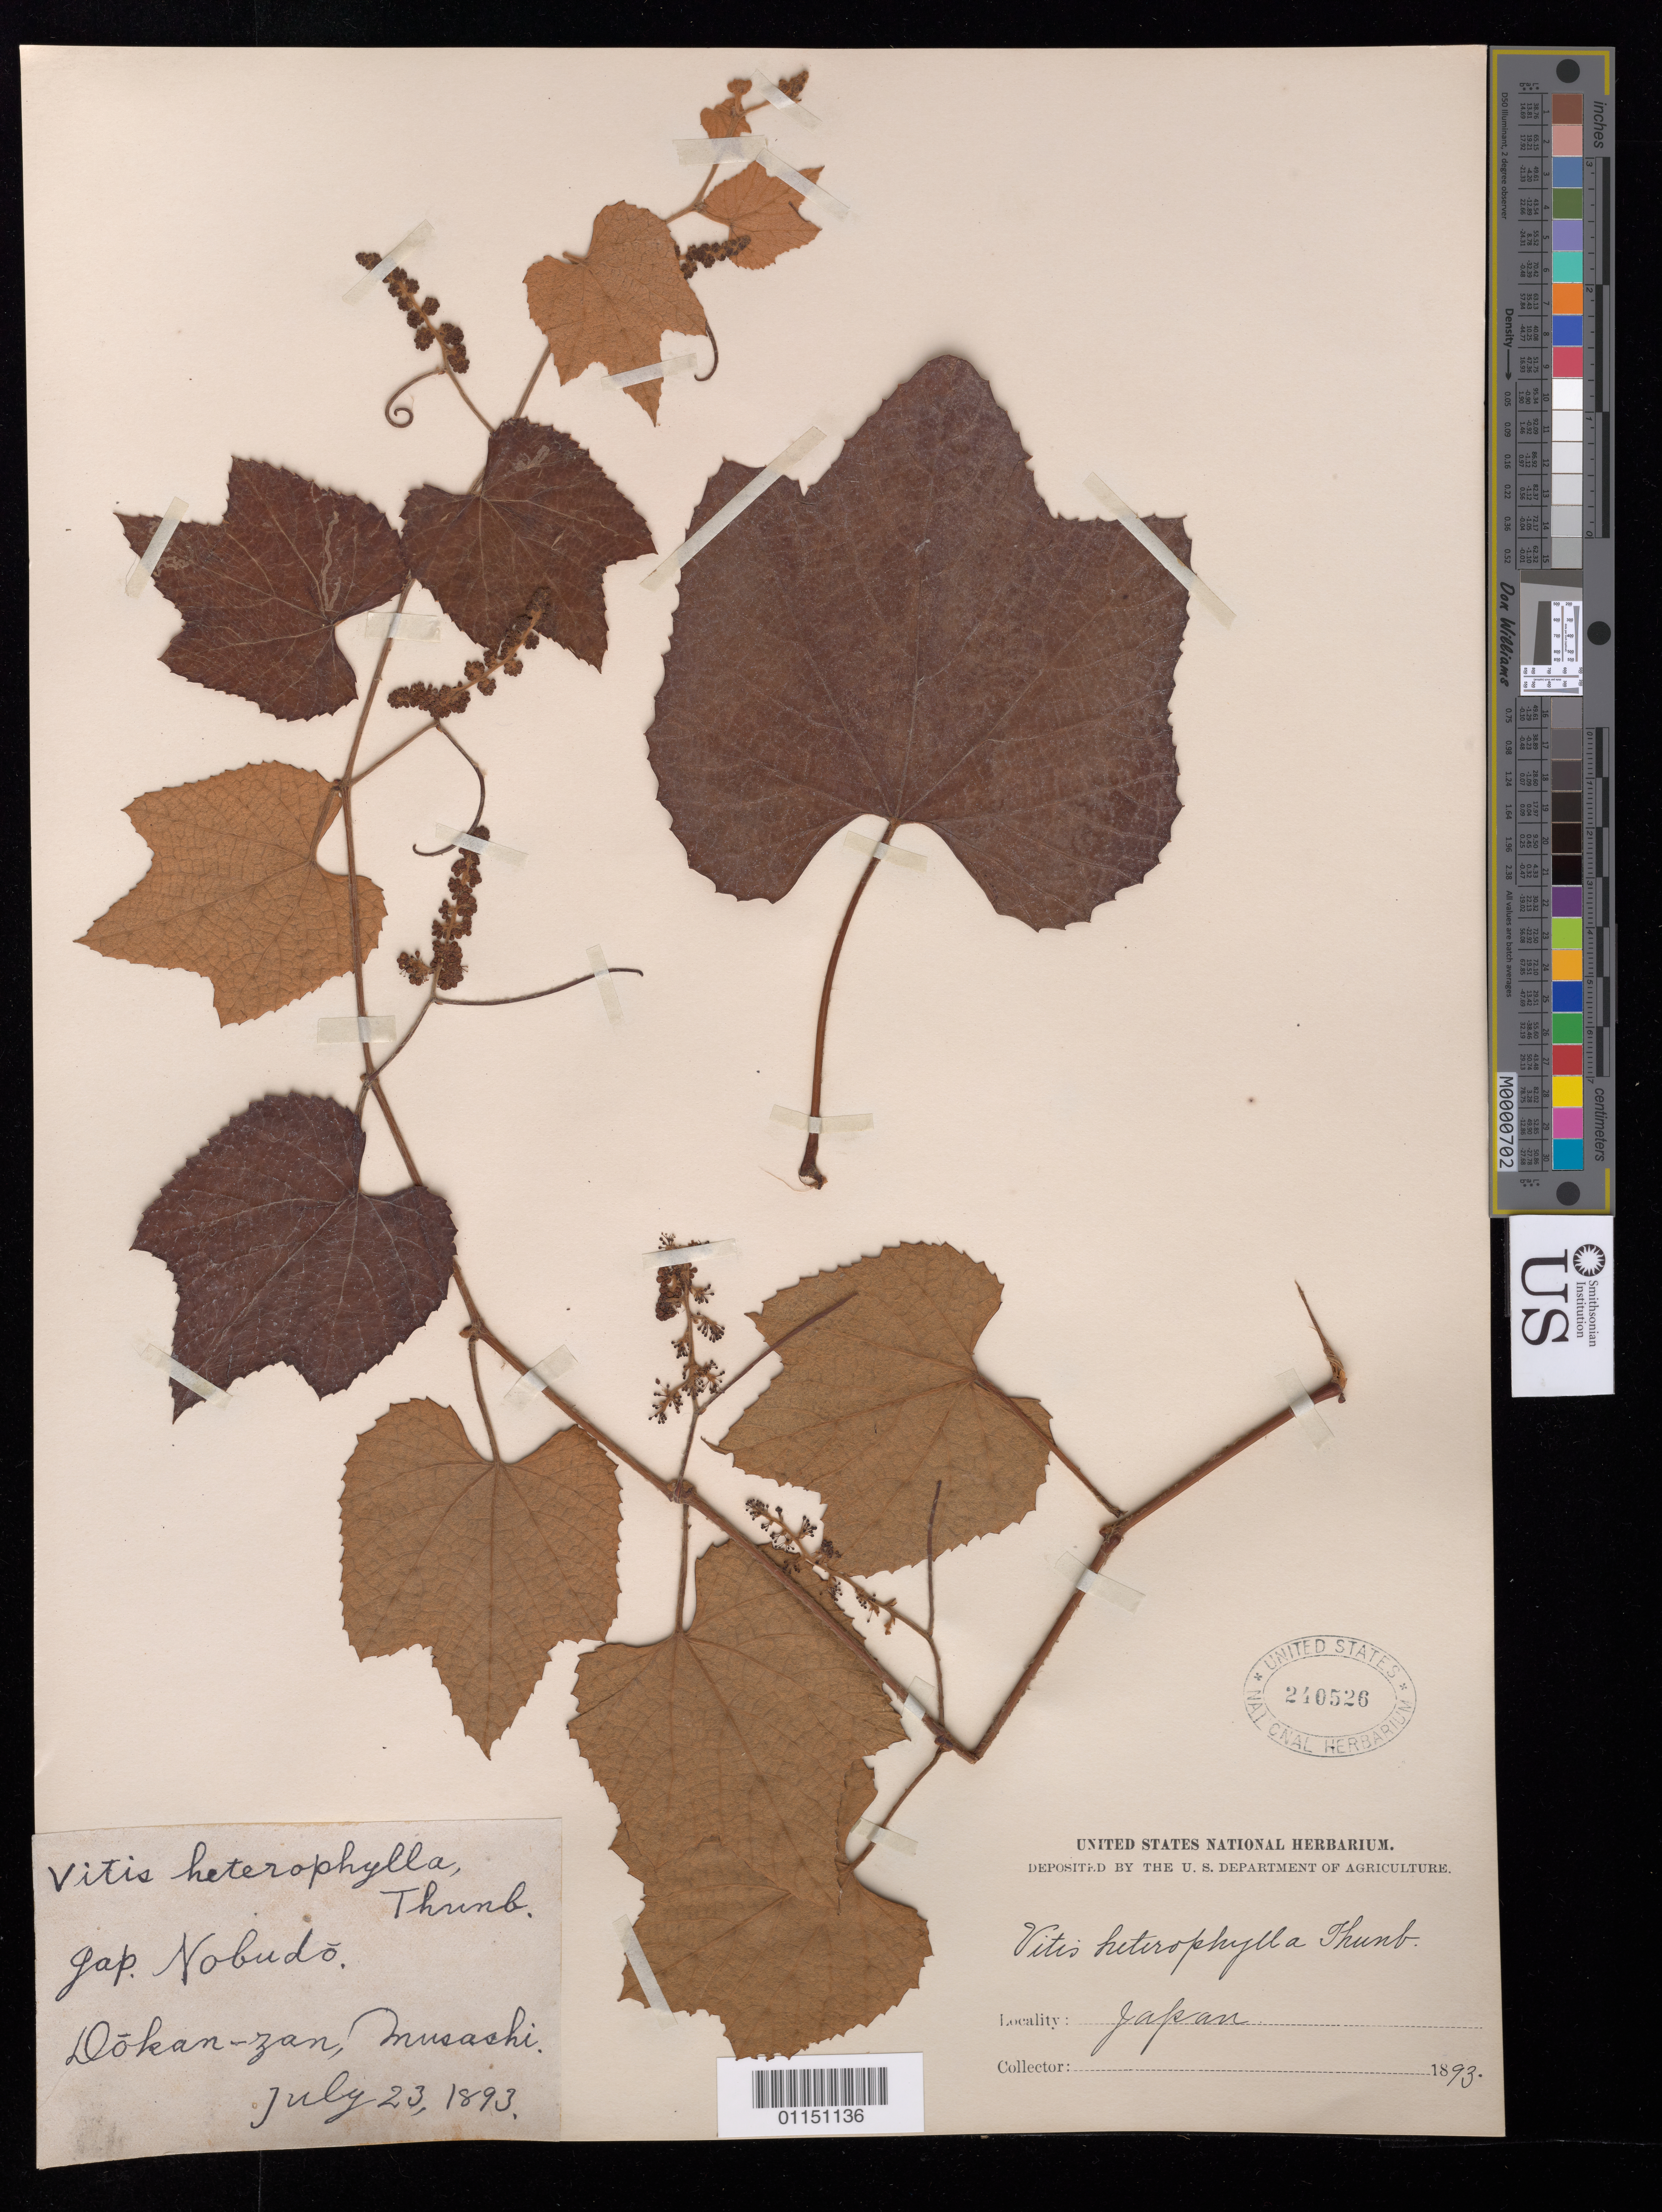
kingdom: Plantae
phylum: Tracheophyta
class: Magnoliopsida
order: Vitales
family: Vitaceae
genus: Vitis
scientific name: Vitis coignetiae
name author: Pulliat ex Planch.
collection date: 1893-07-23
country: Japan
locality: Dokan-zan. Gap Nobudo. Musashi.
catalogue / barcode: US 240526